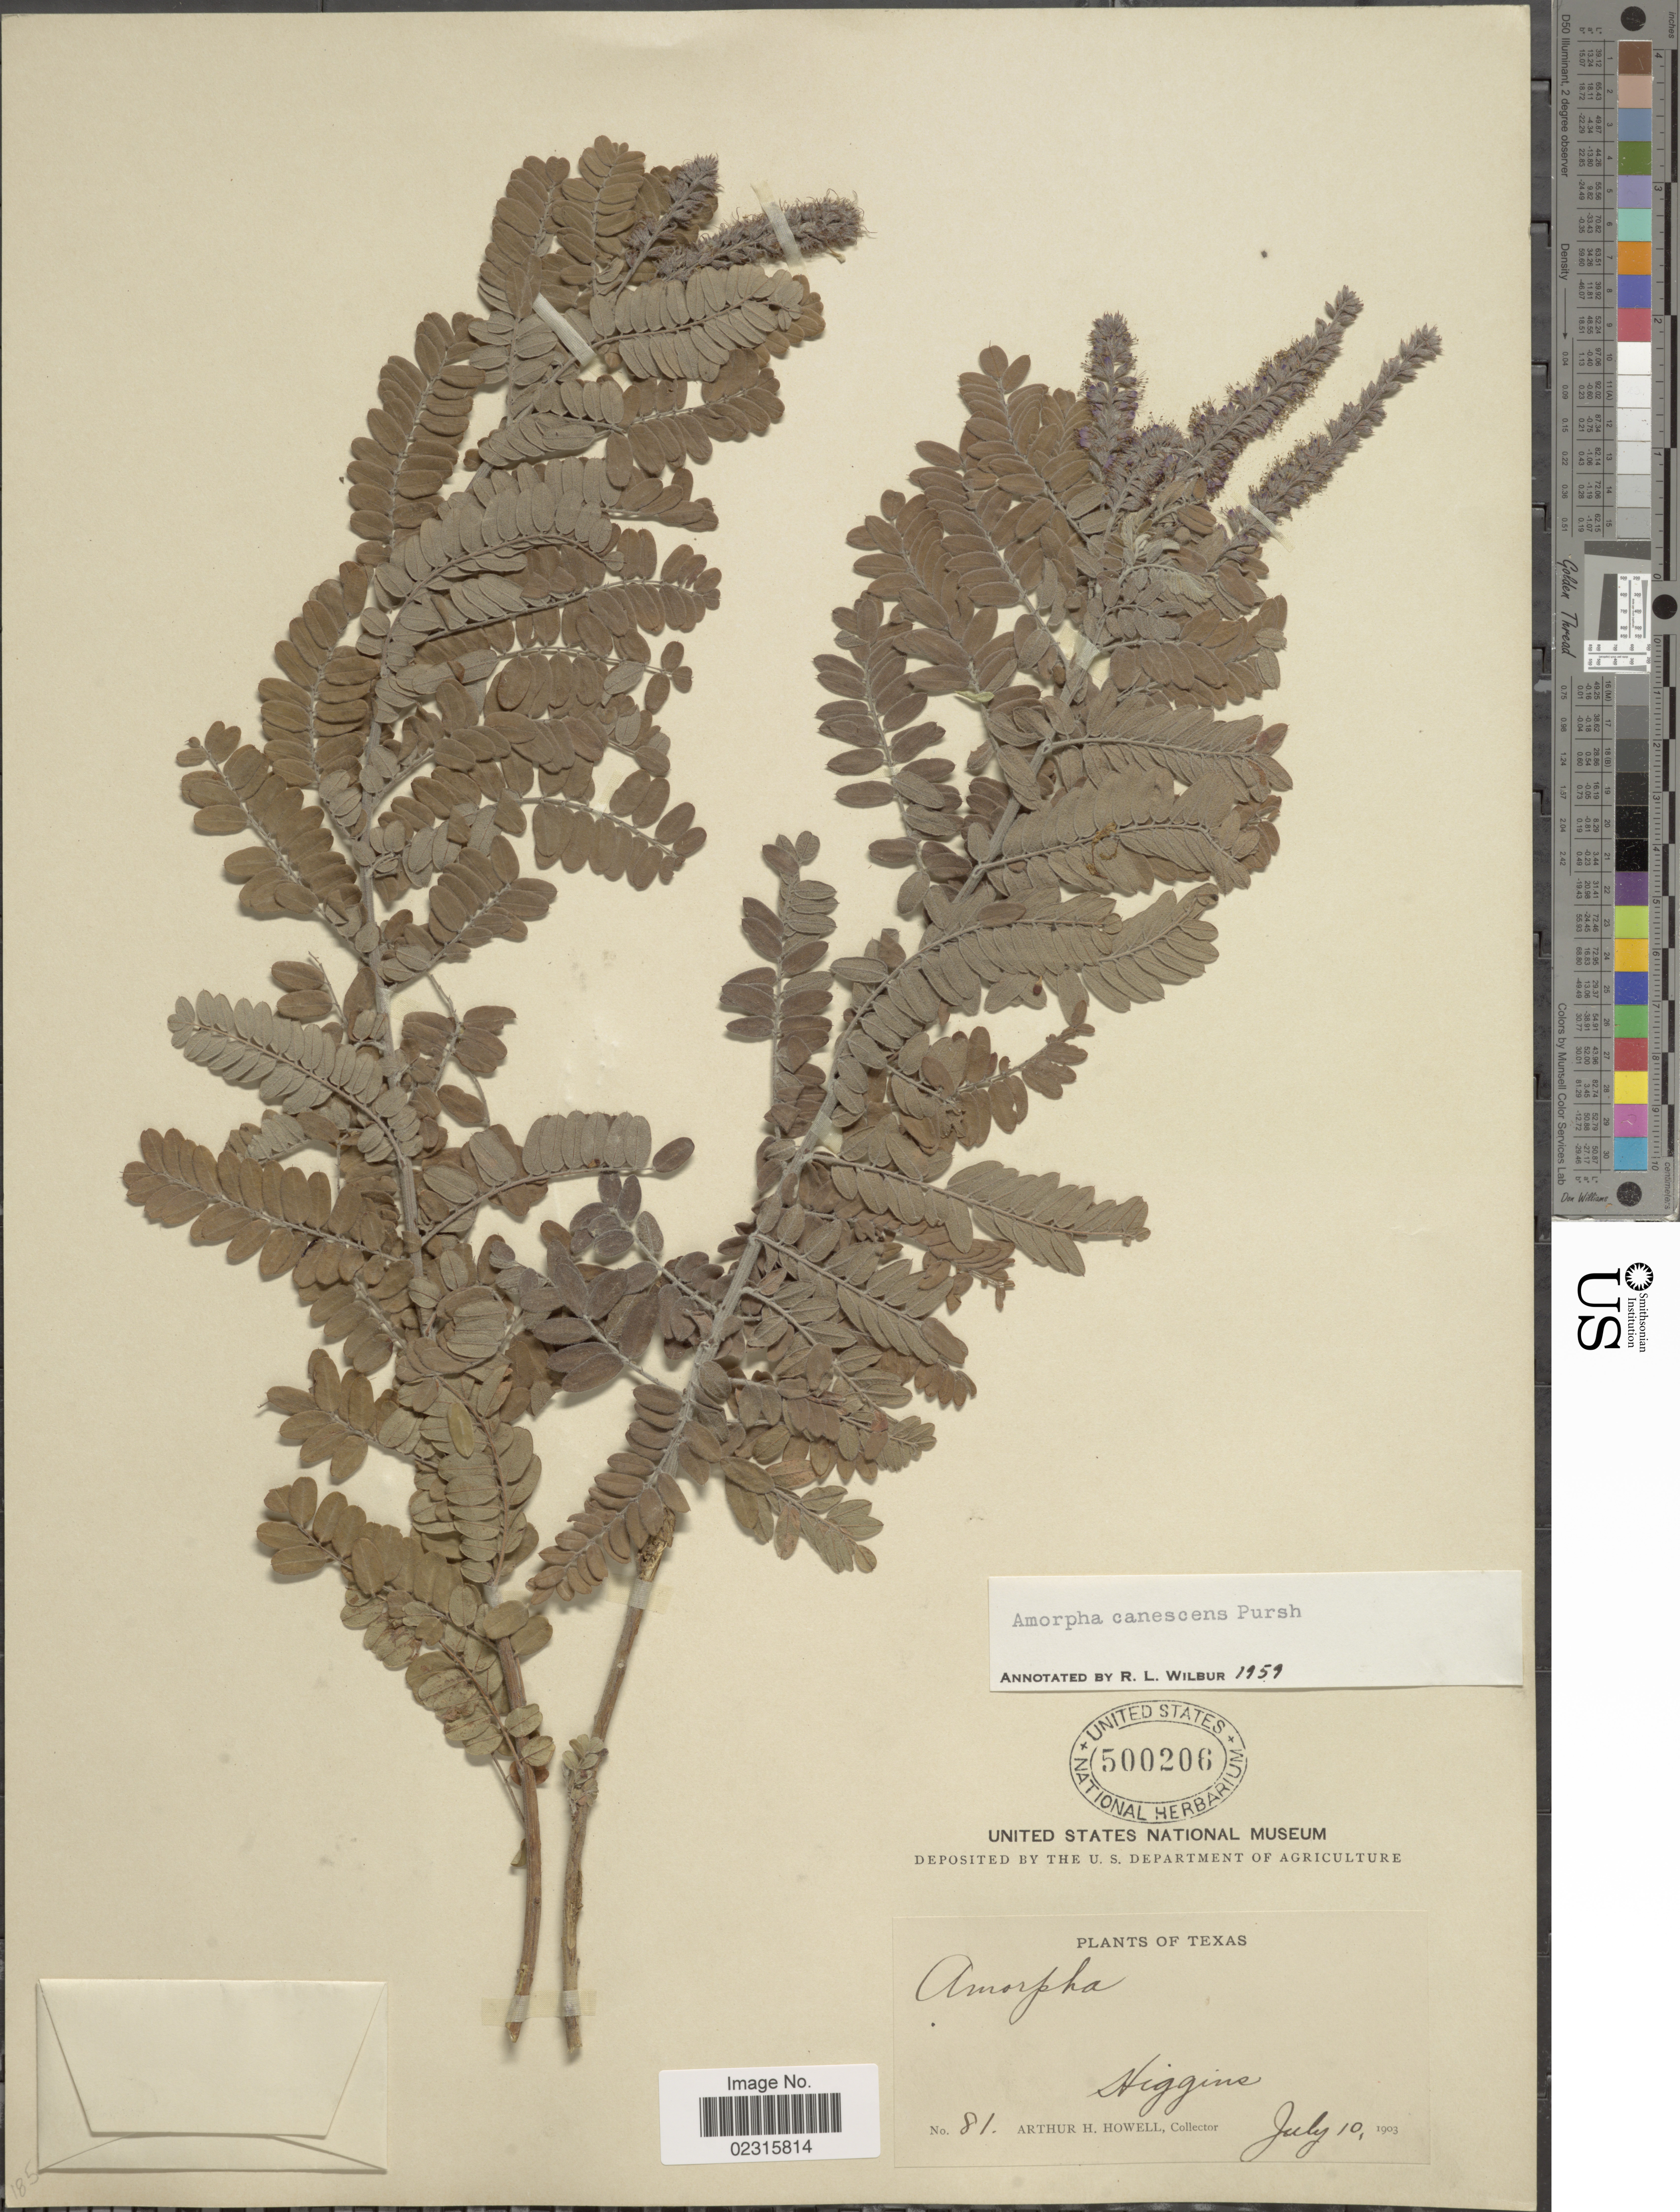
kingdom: Plantae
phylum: Tracheophyta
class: Magnoliopsida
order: Fabales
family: Fabaceae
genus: Amorpha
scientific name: Amorpha canescens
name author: Pursh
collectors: A. H. Howell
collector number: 81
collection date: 1903-07-10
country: United States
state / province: Texas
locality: Higgins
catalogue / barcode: US 500206